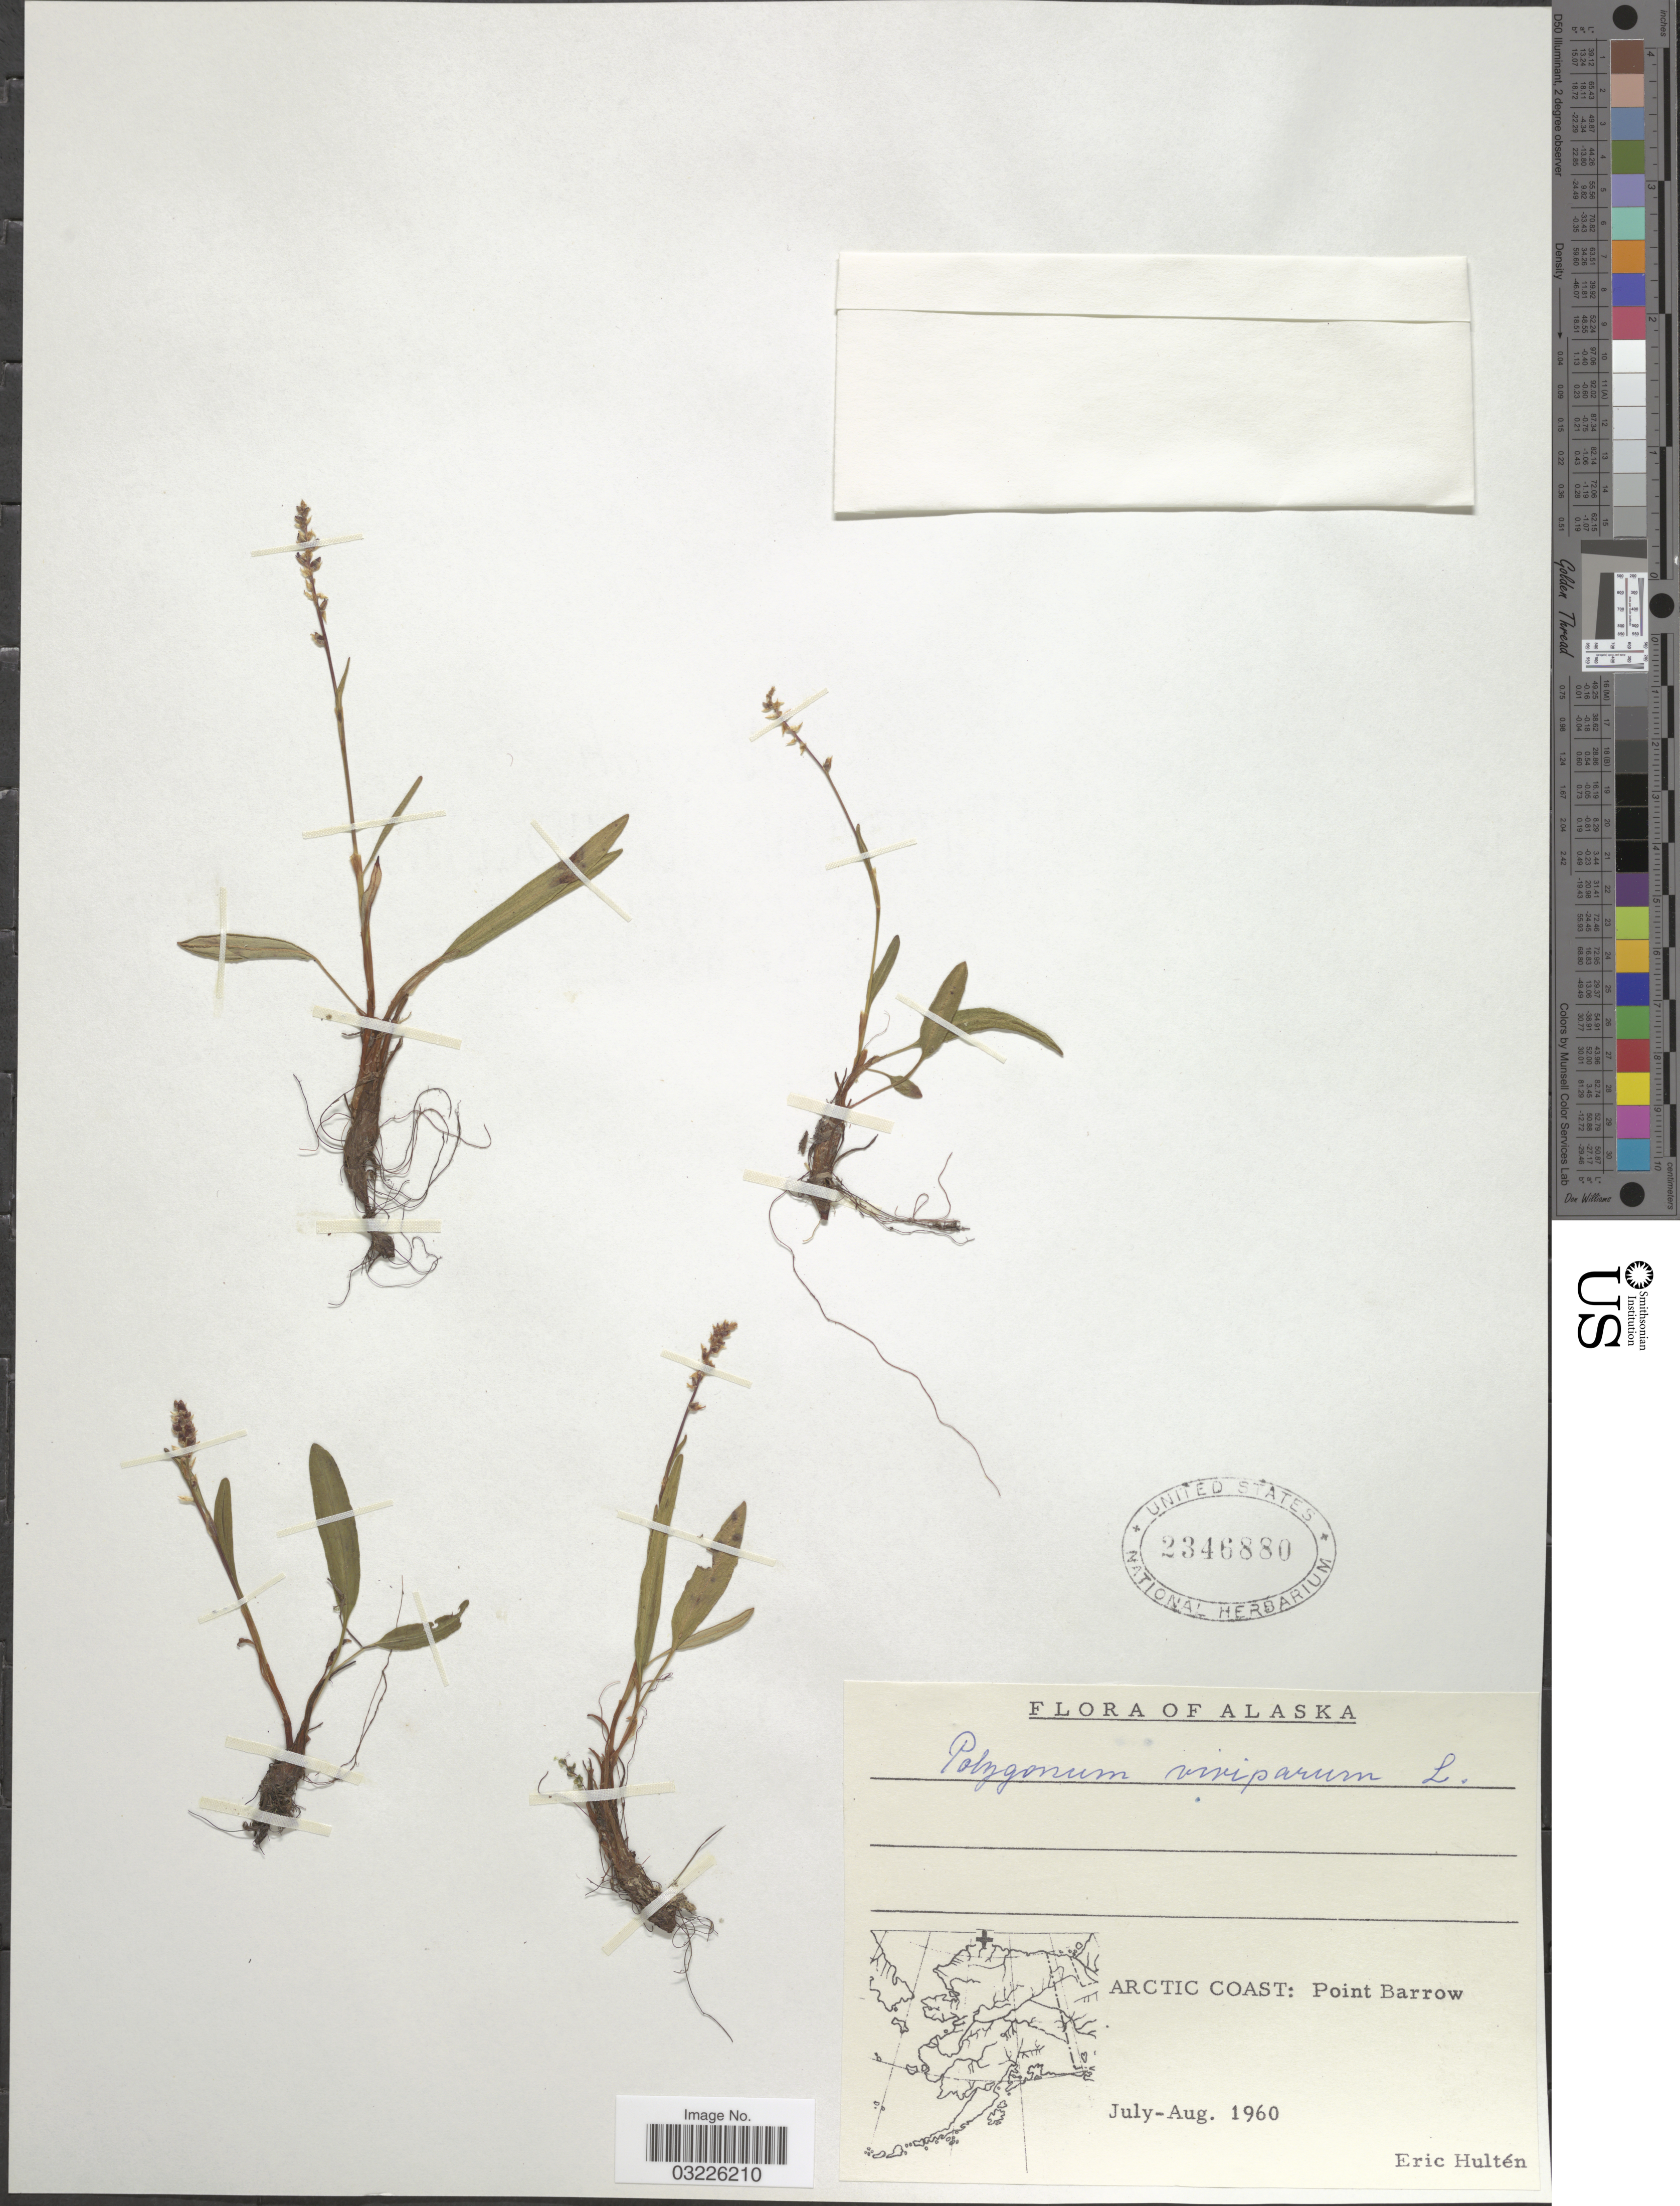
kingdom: Plantae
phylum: Tracheophyta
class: Magnoliopsida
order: Caryophyllales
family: Polygonaceae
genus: Bistorta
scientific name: Bistorta vivipara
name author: (L.) Delarbre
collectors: E. G. Hultén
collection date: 1960-07/1960-08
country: United States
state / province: Alaska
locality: Arctic Coast: Point Barrow.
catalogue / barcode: US 2346880